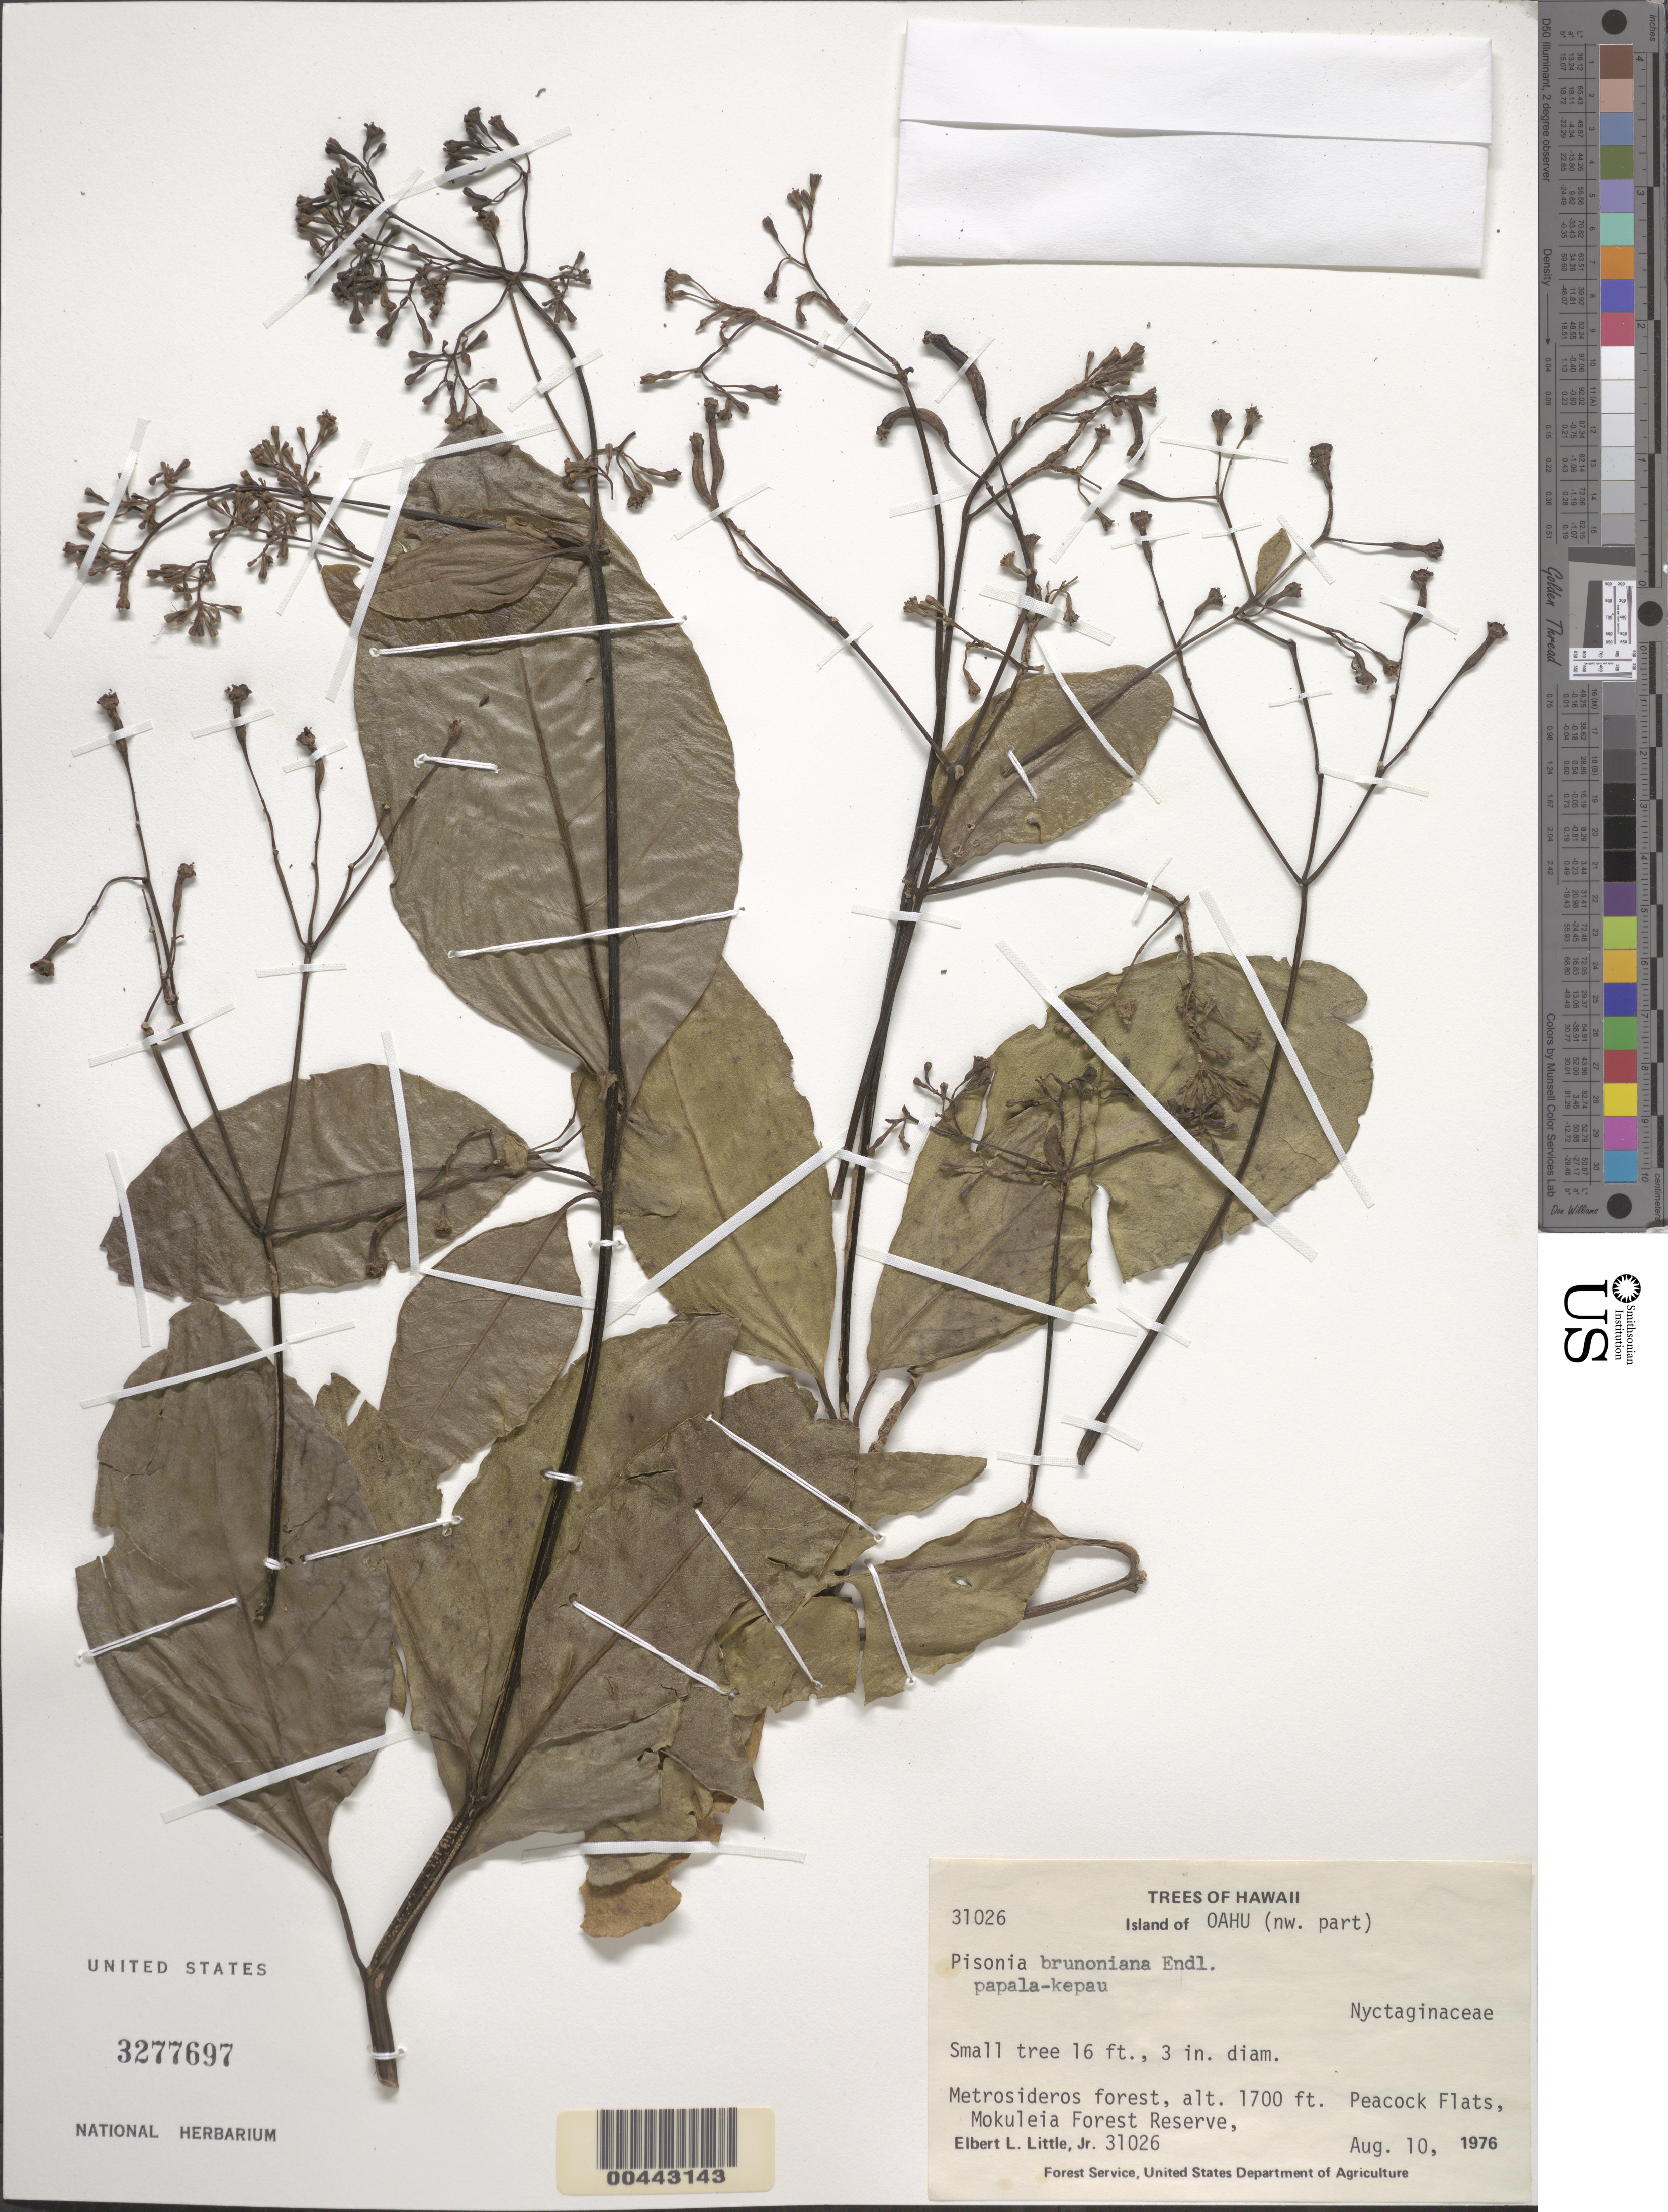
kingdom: Plantae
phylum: Tracheophyta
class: Magnoliopsida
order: Caryophyllales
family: Nyctaginaceae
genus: Ceodes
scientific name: Ceodes brunoniana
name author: (Endl.) Skottsb.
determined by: Wagner, W. L., (BOT), Smithsonian Institution - National Museum of Natural History (UNITED STATES)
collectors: E. L. Little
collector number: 31026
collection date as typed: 10 Aug 1976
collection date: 1976-08-10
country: United States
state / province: Hawaii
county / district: Honolulu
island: Oahu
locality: NW part of Oahu, Peacock Flats, Mokuleia Forest Reserve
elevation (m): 518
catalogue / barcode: US 3277697